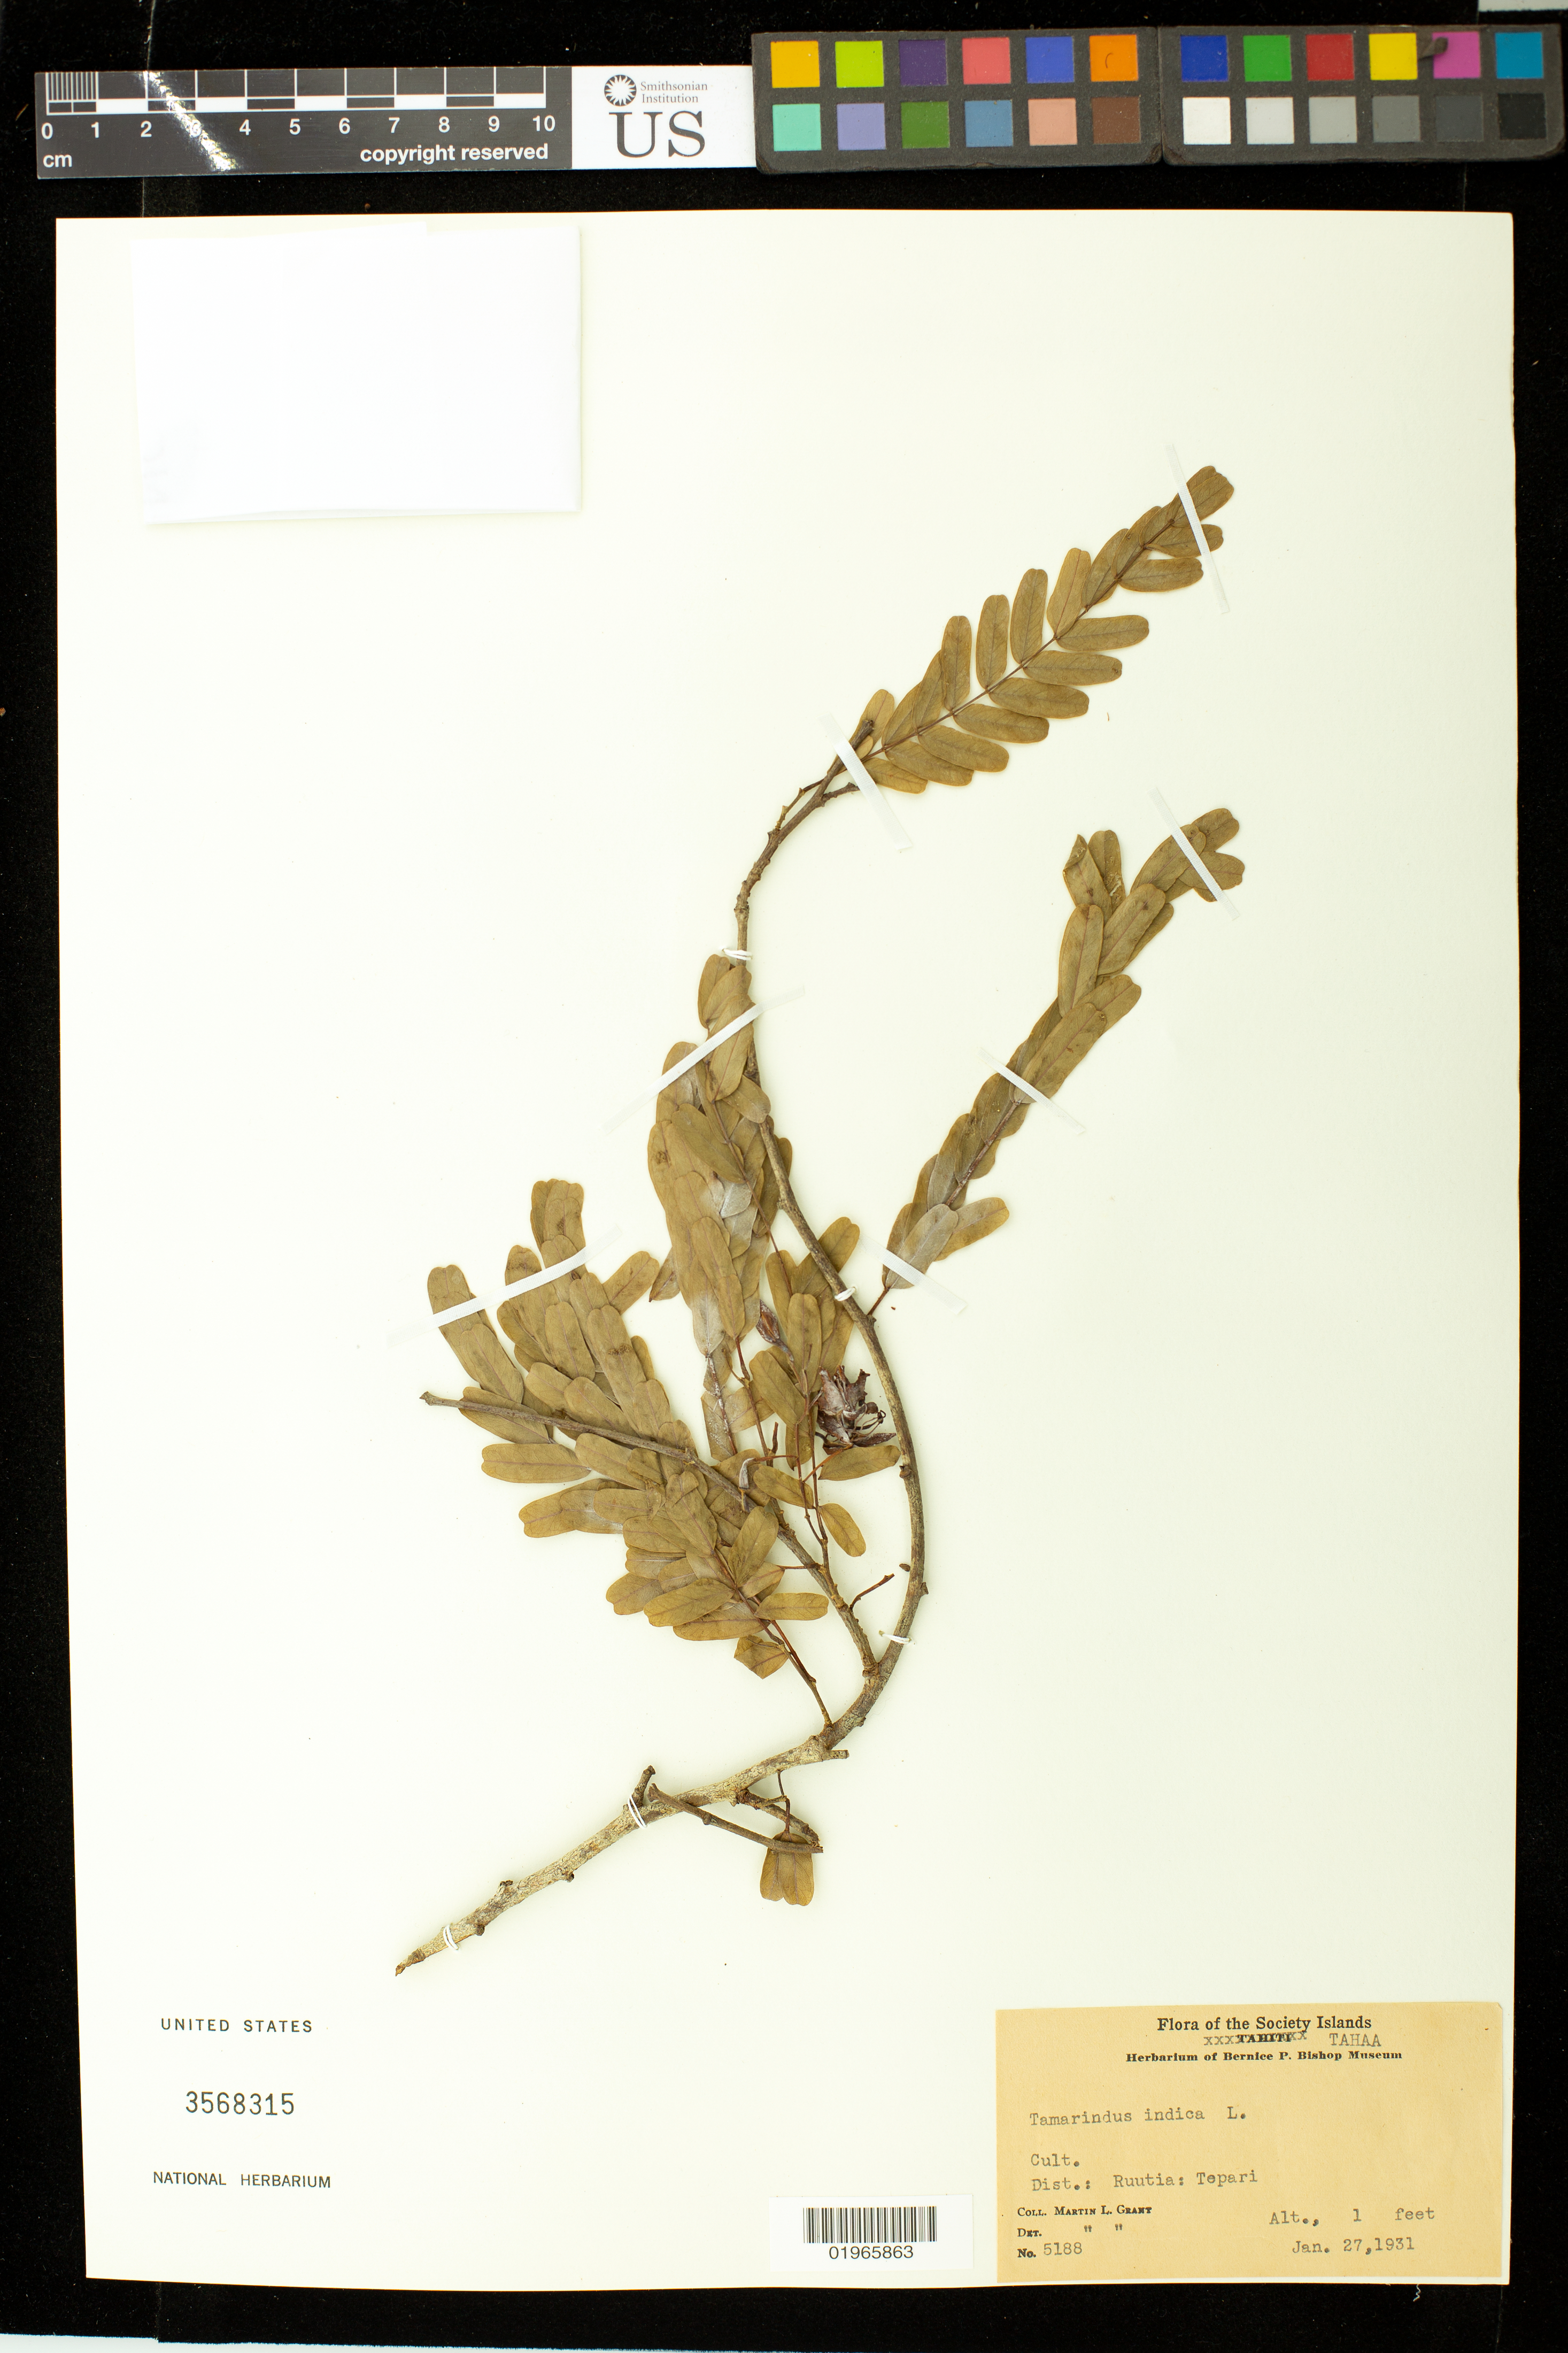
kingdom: Plantae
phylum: Tracheophyta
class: Magnoliopsida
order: Fabales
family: Fabaceae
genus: Tamarindus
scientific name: Tamarindus indica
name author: L.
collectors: M. L. Grant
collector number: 5118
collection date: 1931-01-27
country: French Polynesia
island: Tahaa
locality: Dist. Ruutia; Tepari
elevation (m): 0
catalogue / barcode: US 3568315